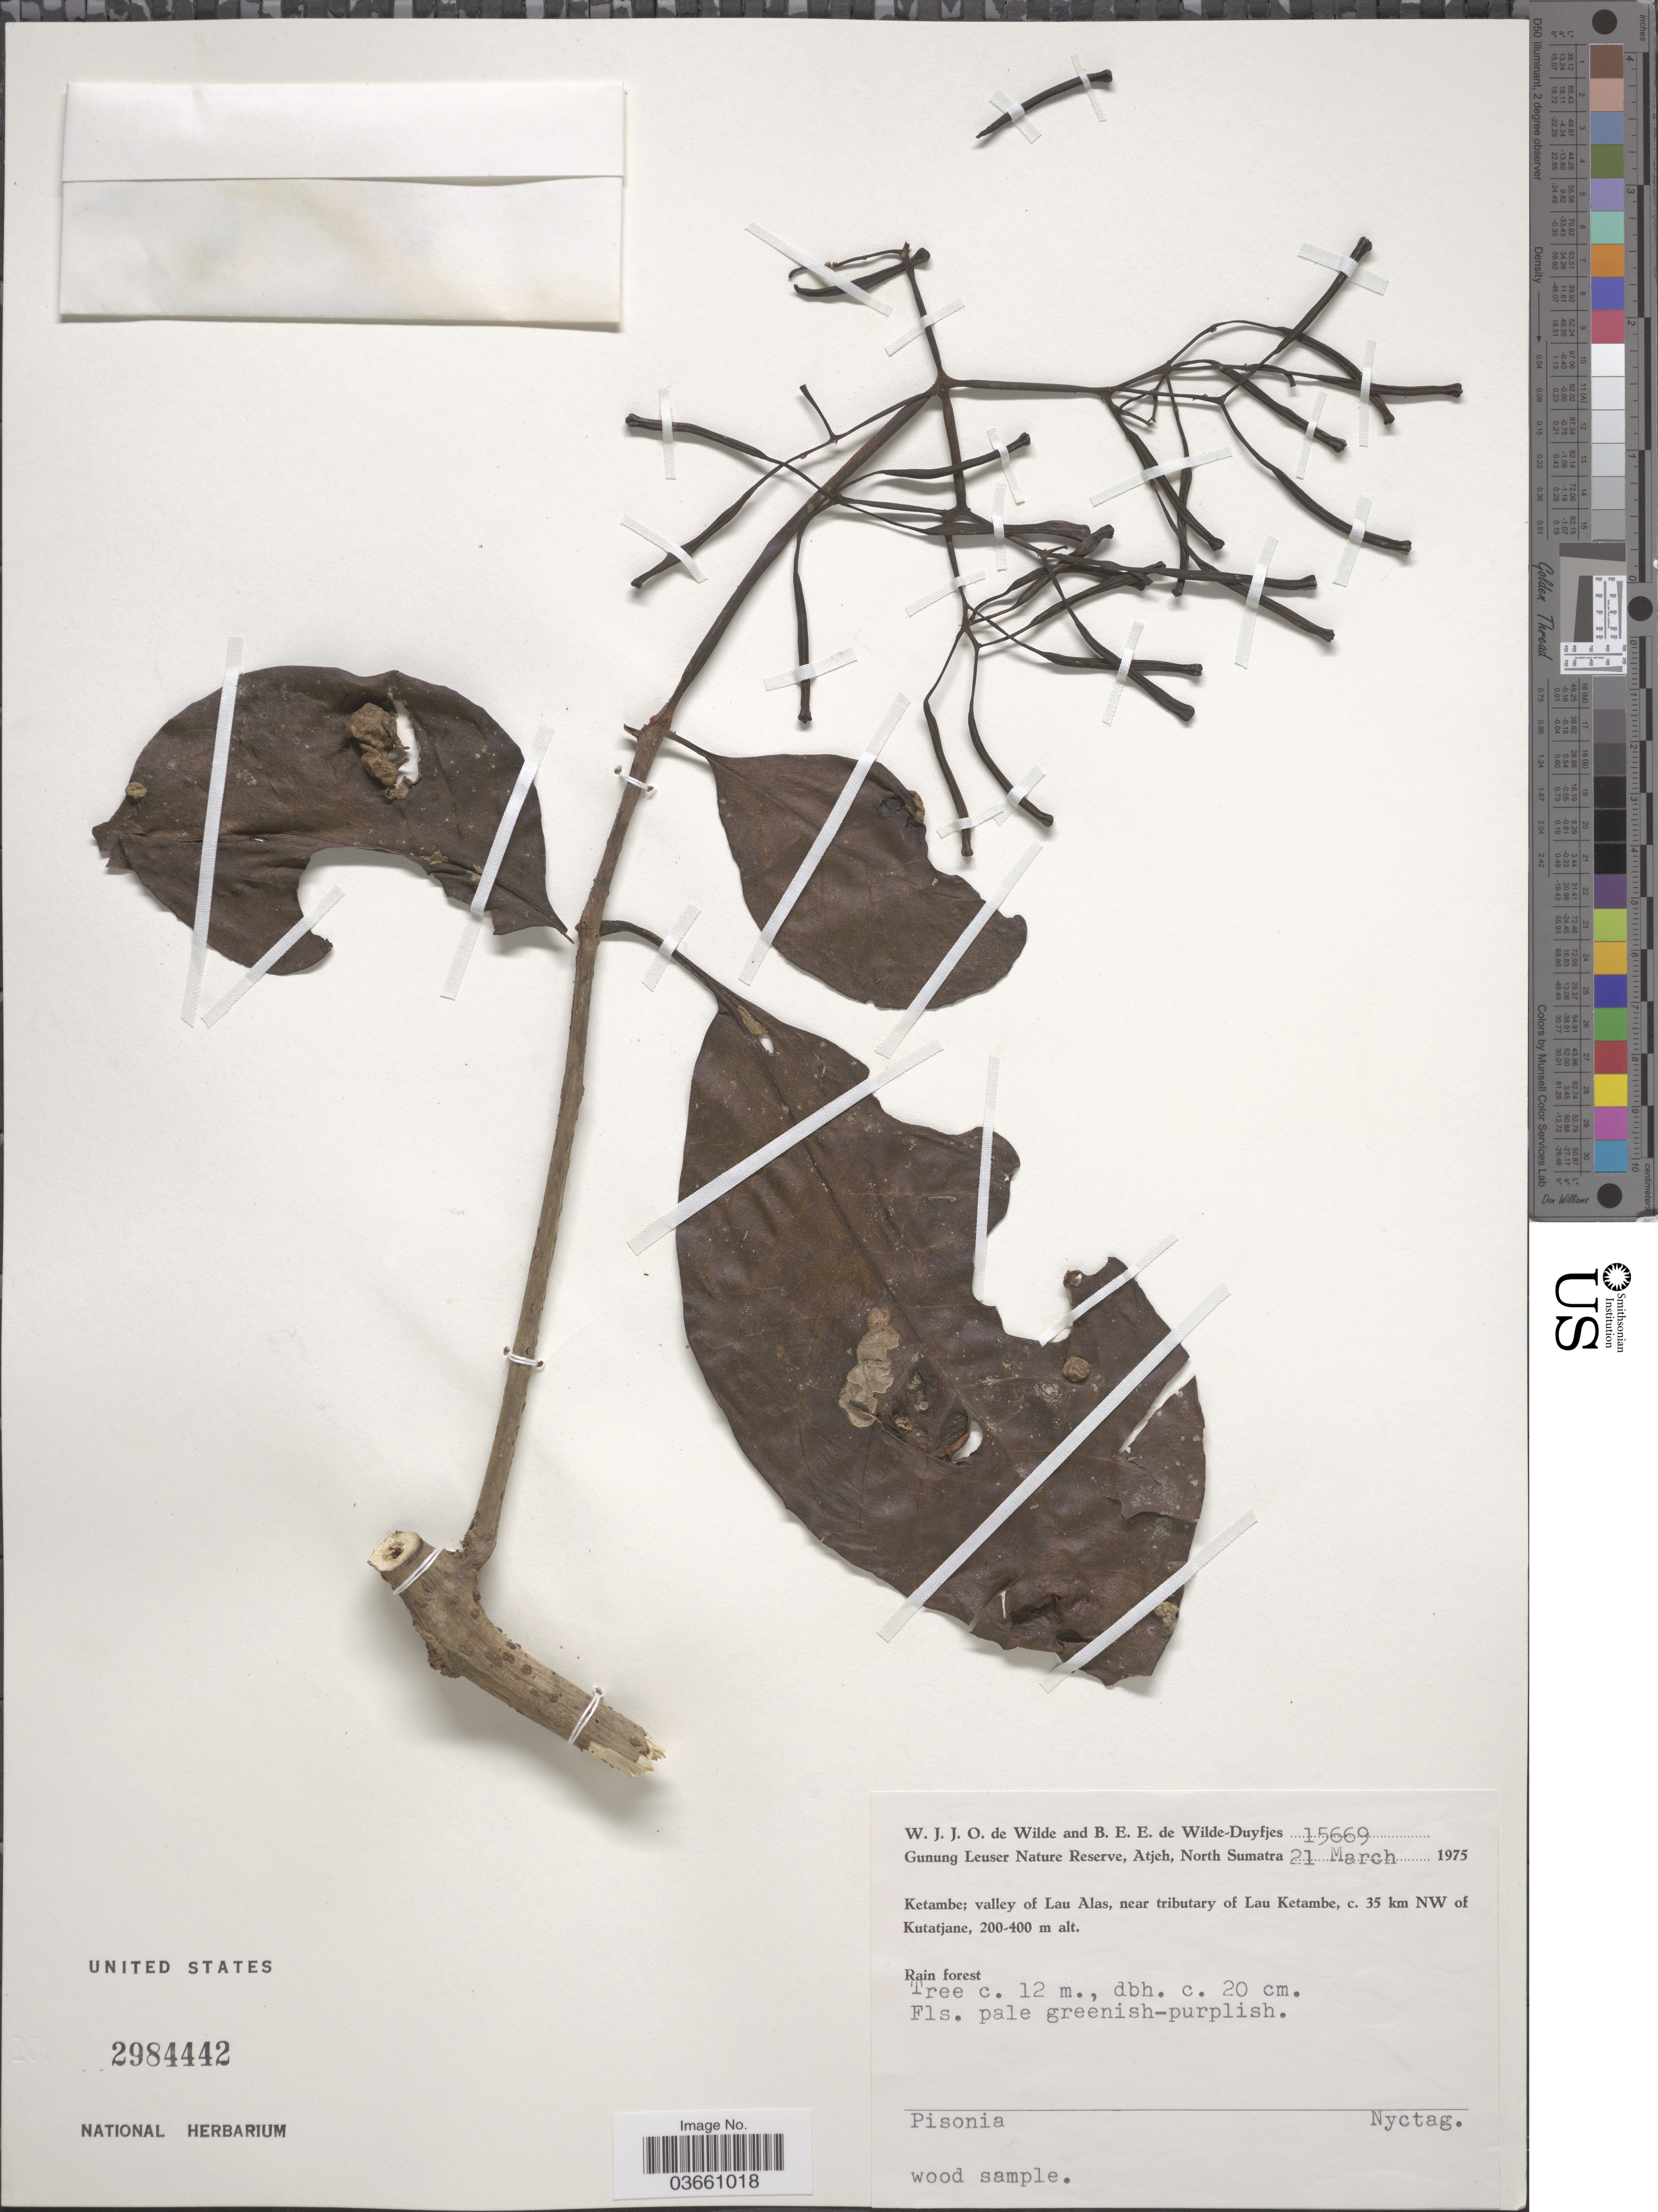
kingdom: Plantae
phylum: Tracheophyta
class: Magnoliopsida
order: Caryophyllales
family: Nyctaginaceae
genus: Pisonia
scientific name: Pisonia sp.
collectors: W. J. de Wilde & B. E. de Wilde-Duyfjes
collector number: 15669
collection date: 1975-03-21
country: Indonesia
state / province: Sumatra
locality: Gunung Leuser Nature Reserve, Atjeh, North Sumatra. Ketambe; valley of Lau Alas, near tributary of Lau Ketambe, c. 35 km NW of Kutatjane.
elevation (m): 200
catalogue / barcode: US 2984442